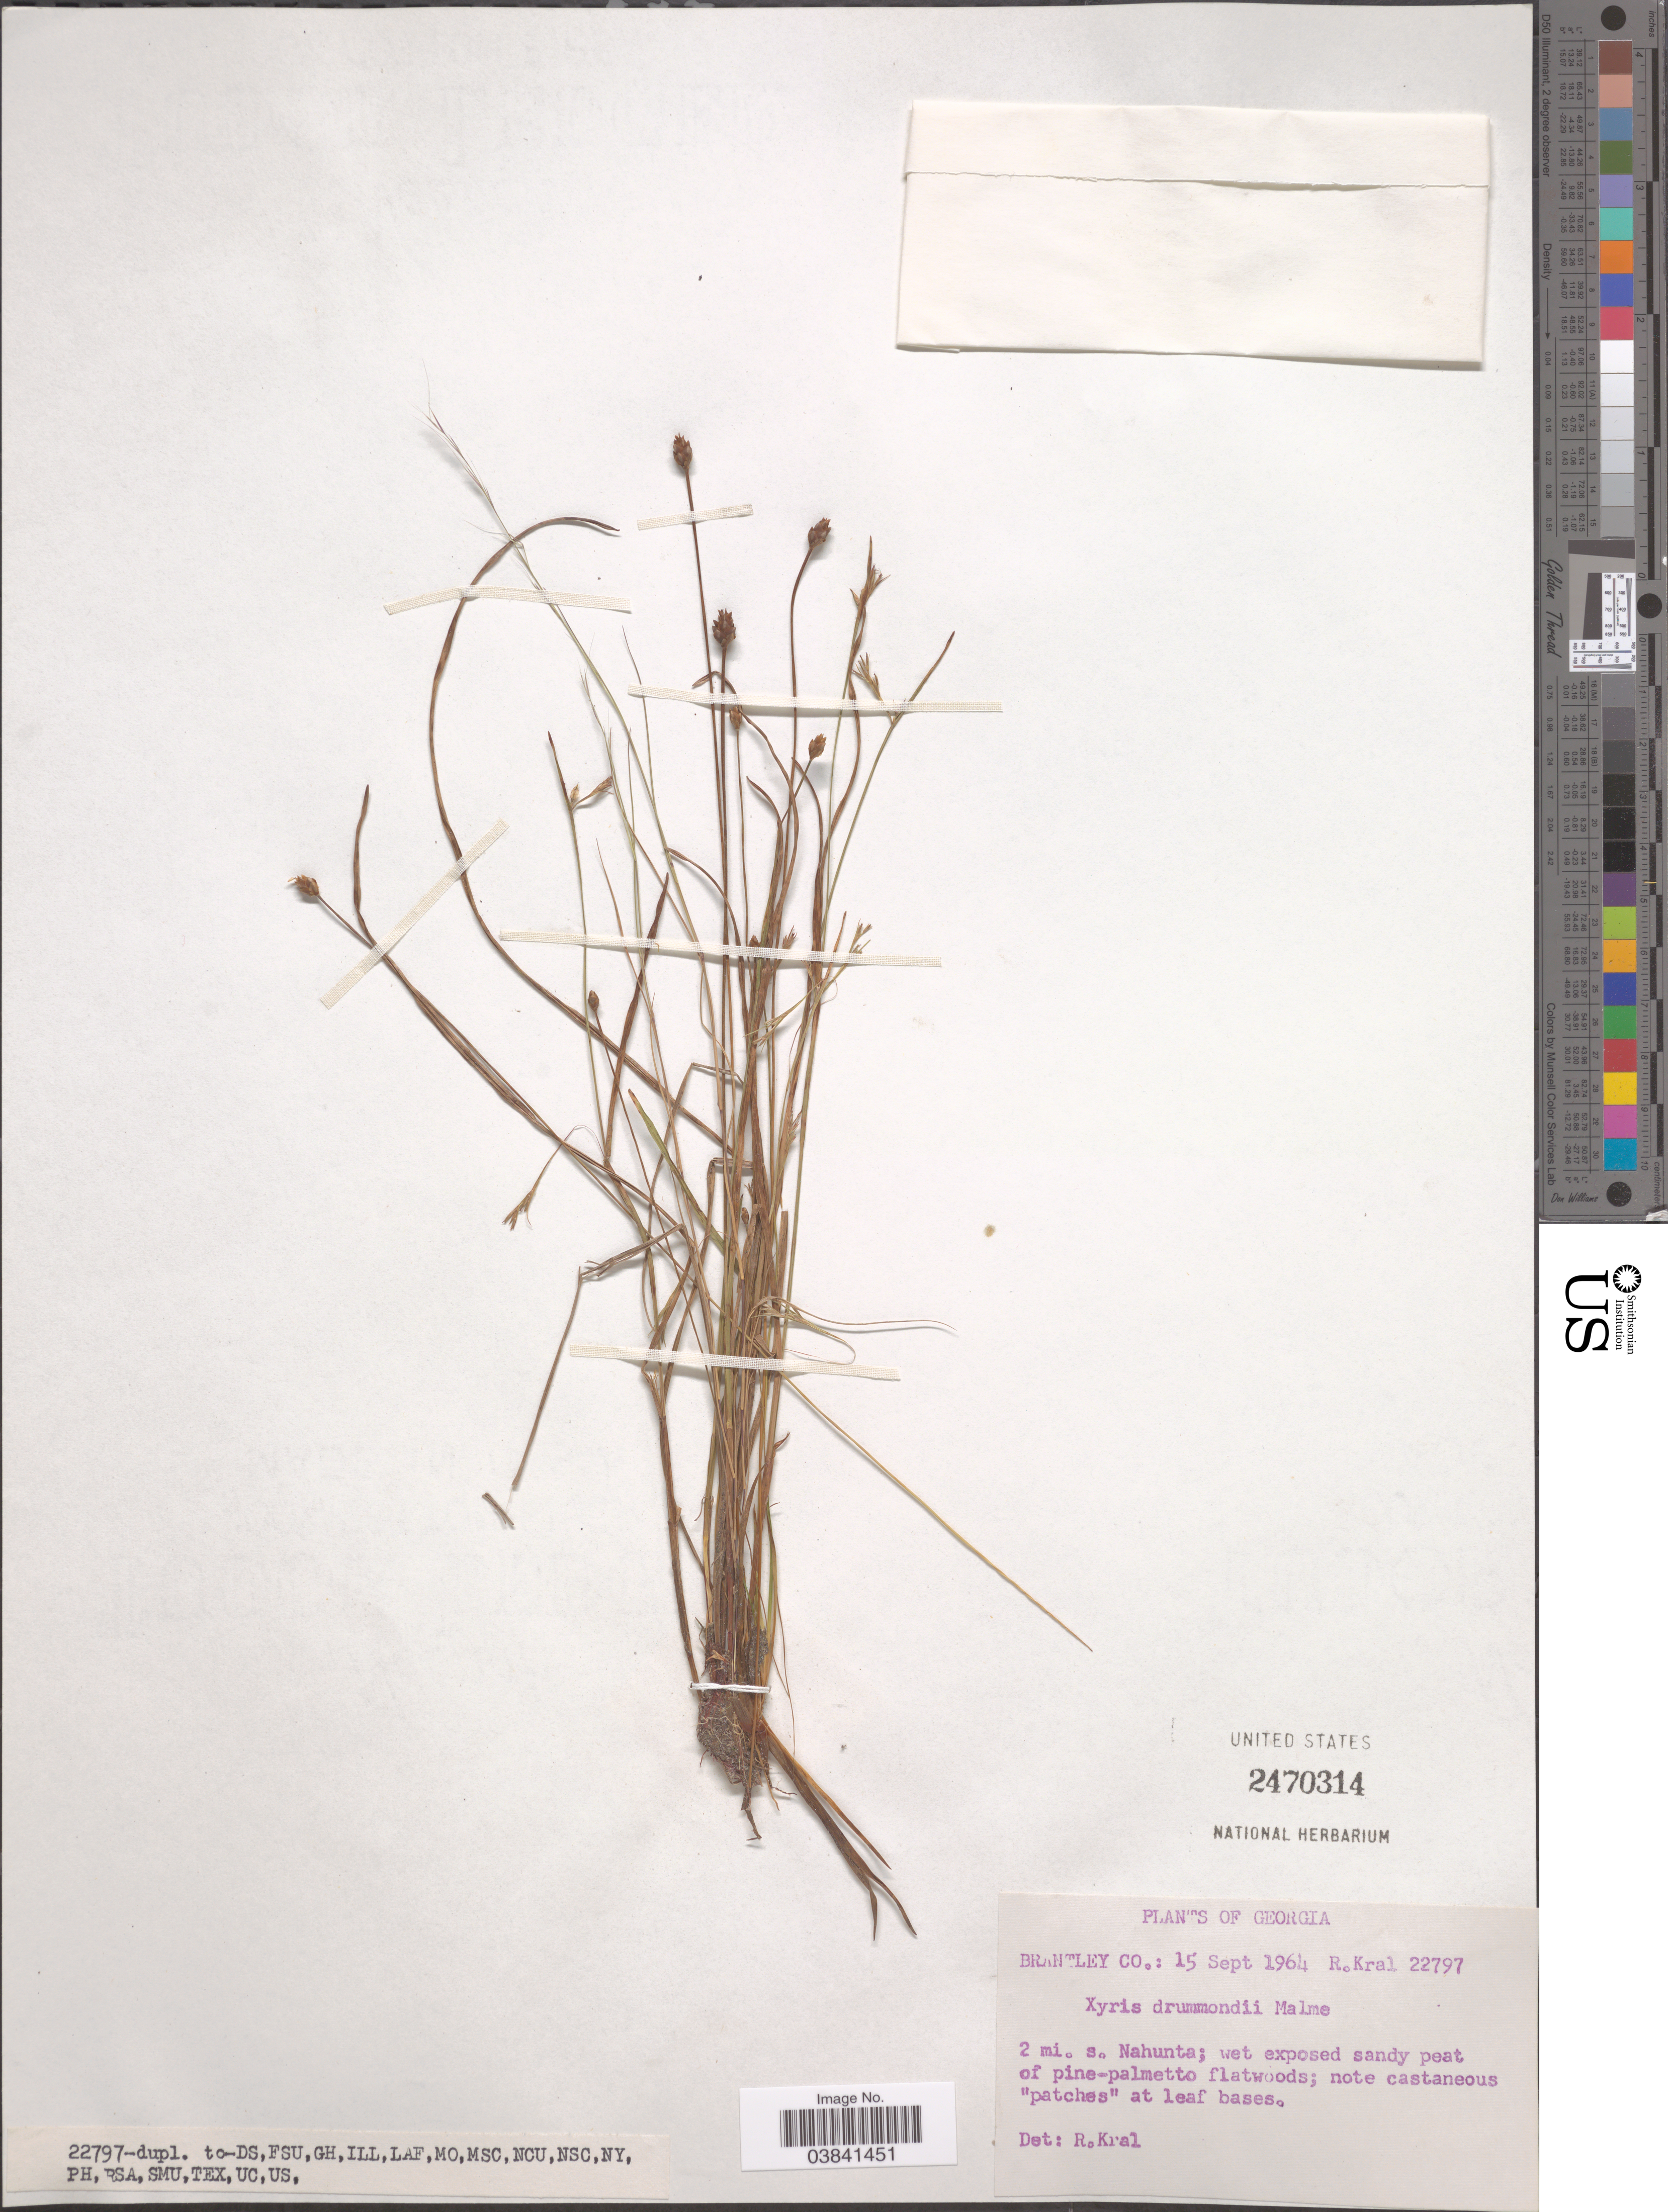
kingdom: Plantae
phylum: Tracheophyta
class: Liliopsida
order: Poales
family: Xyridaceae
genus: Xyris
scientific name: Xyris drummondii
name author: Malme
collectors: R. Kral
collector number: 22797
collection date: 1964-09-15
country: United States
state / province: Georgia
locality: Brantley Co: 2 mi. s. Nahunta.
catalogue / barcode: US 2470314